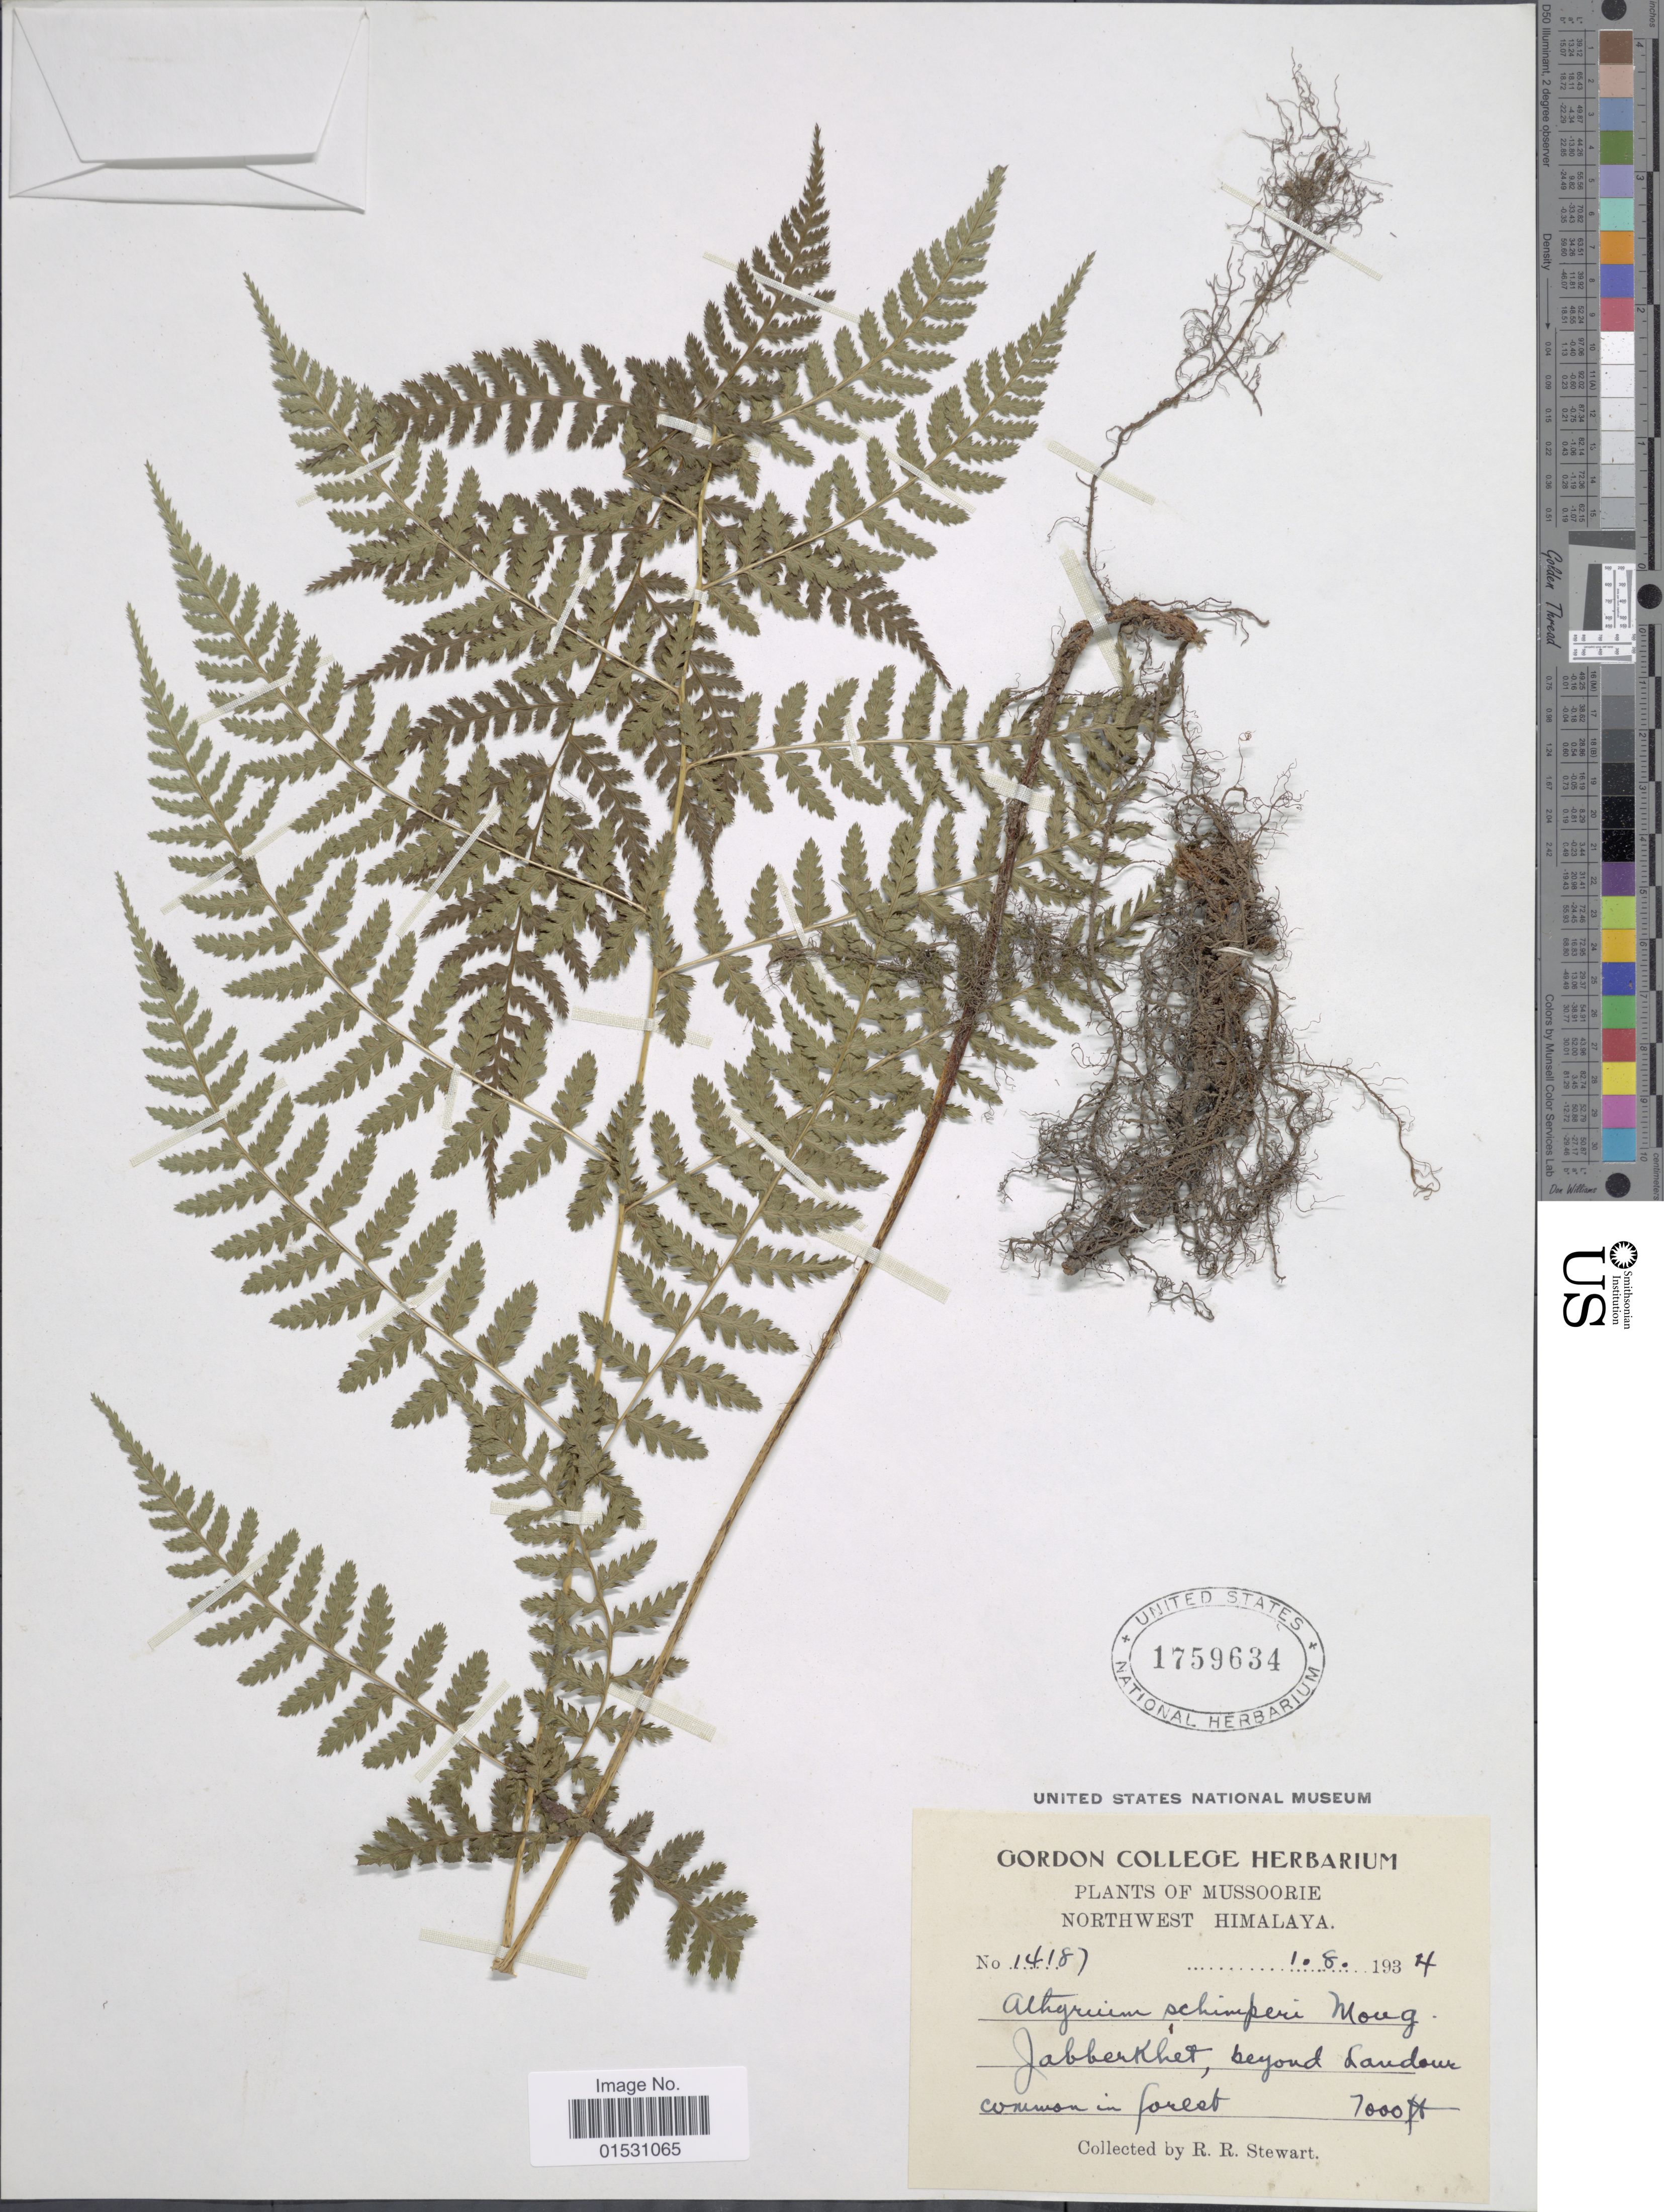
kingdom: Plantae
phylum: Tracheophyta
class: Polypodiopsida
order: Polypodiales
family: Athyriaceae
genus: Athyrium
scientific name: Athyrium schimperi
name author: Mougeot ex Fée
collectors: R. R. Stewart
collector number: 14187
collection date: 1934-08-01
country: India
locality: Mussoorie. Northwest Himalaya. Jabberkhet, beyond Laudour.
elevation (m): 2134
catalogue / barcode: US 1759634